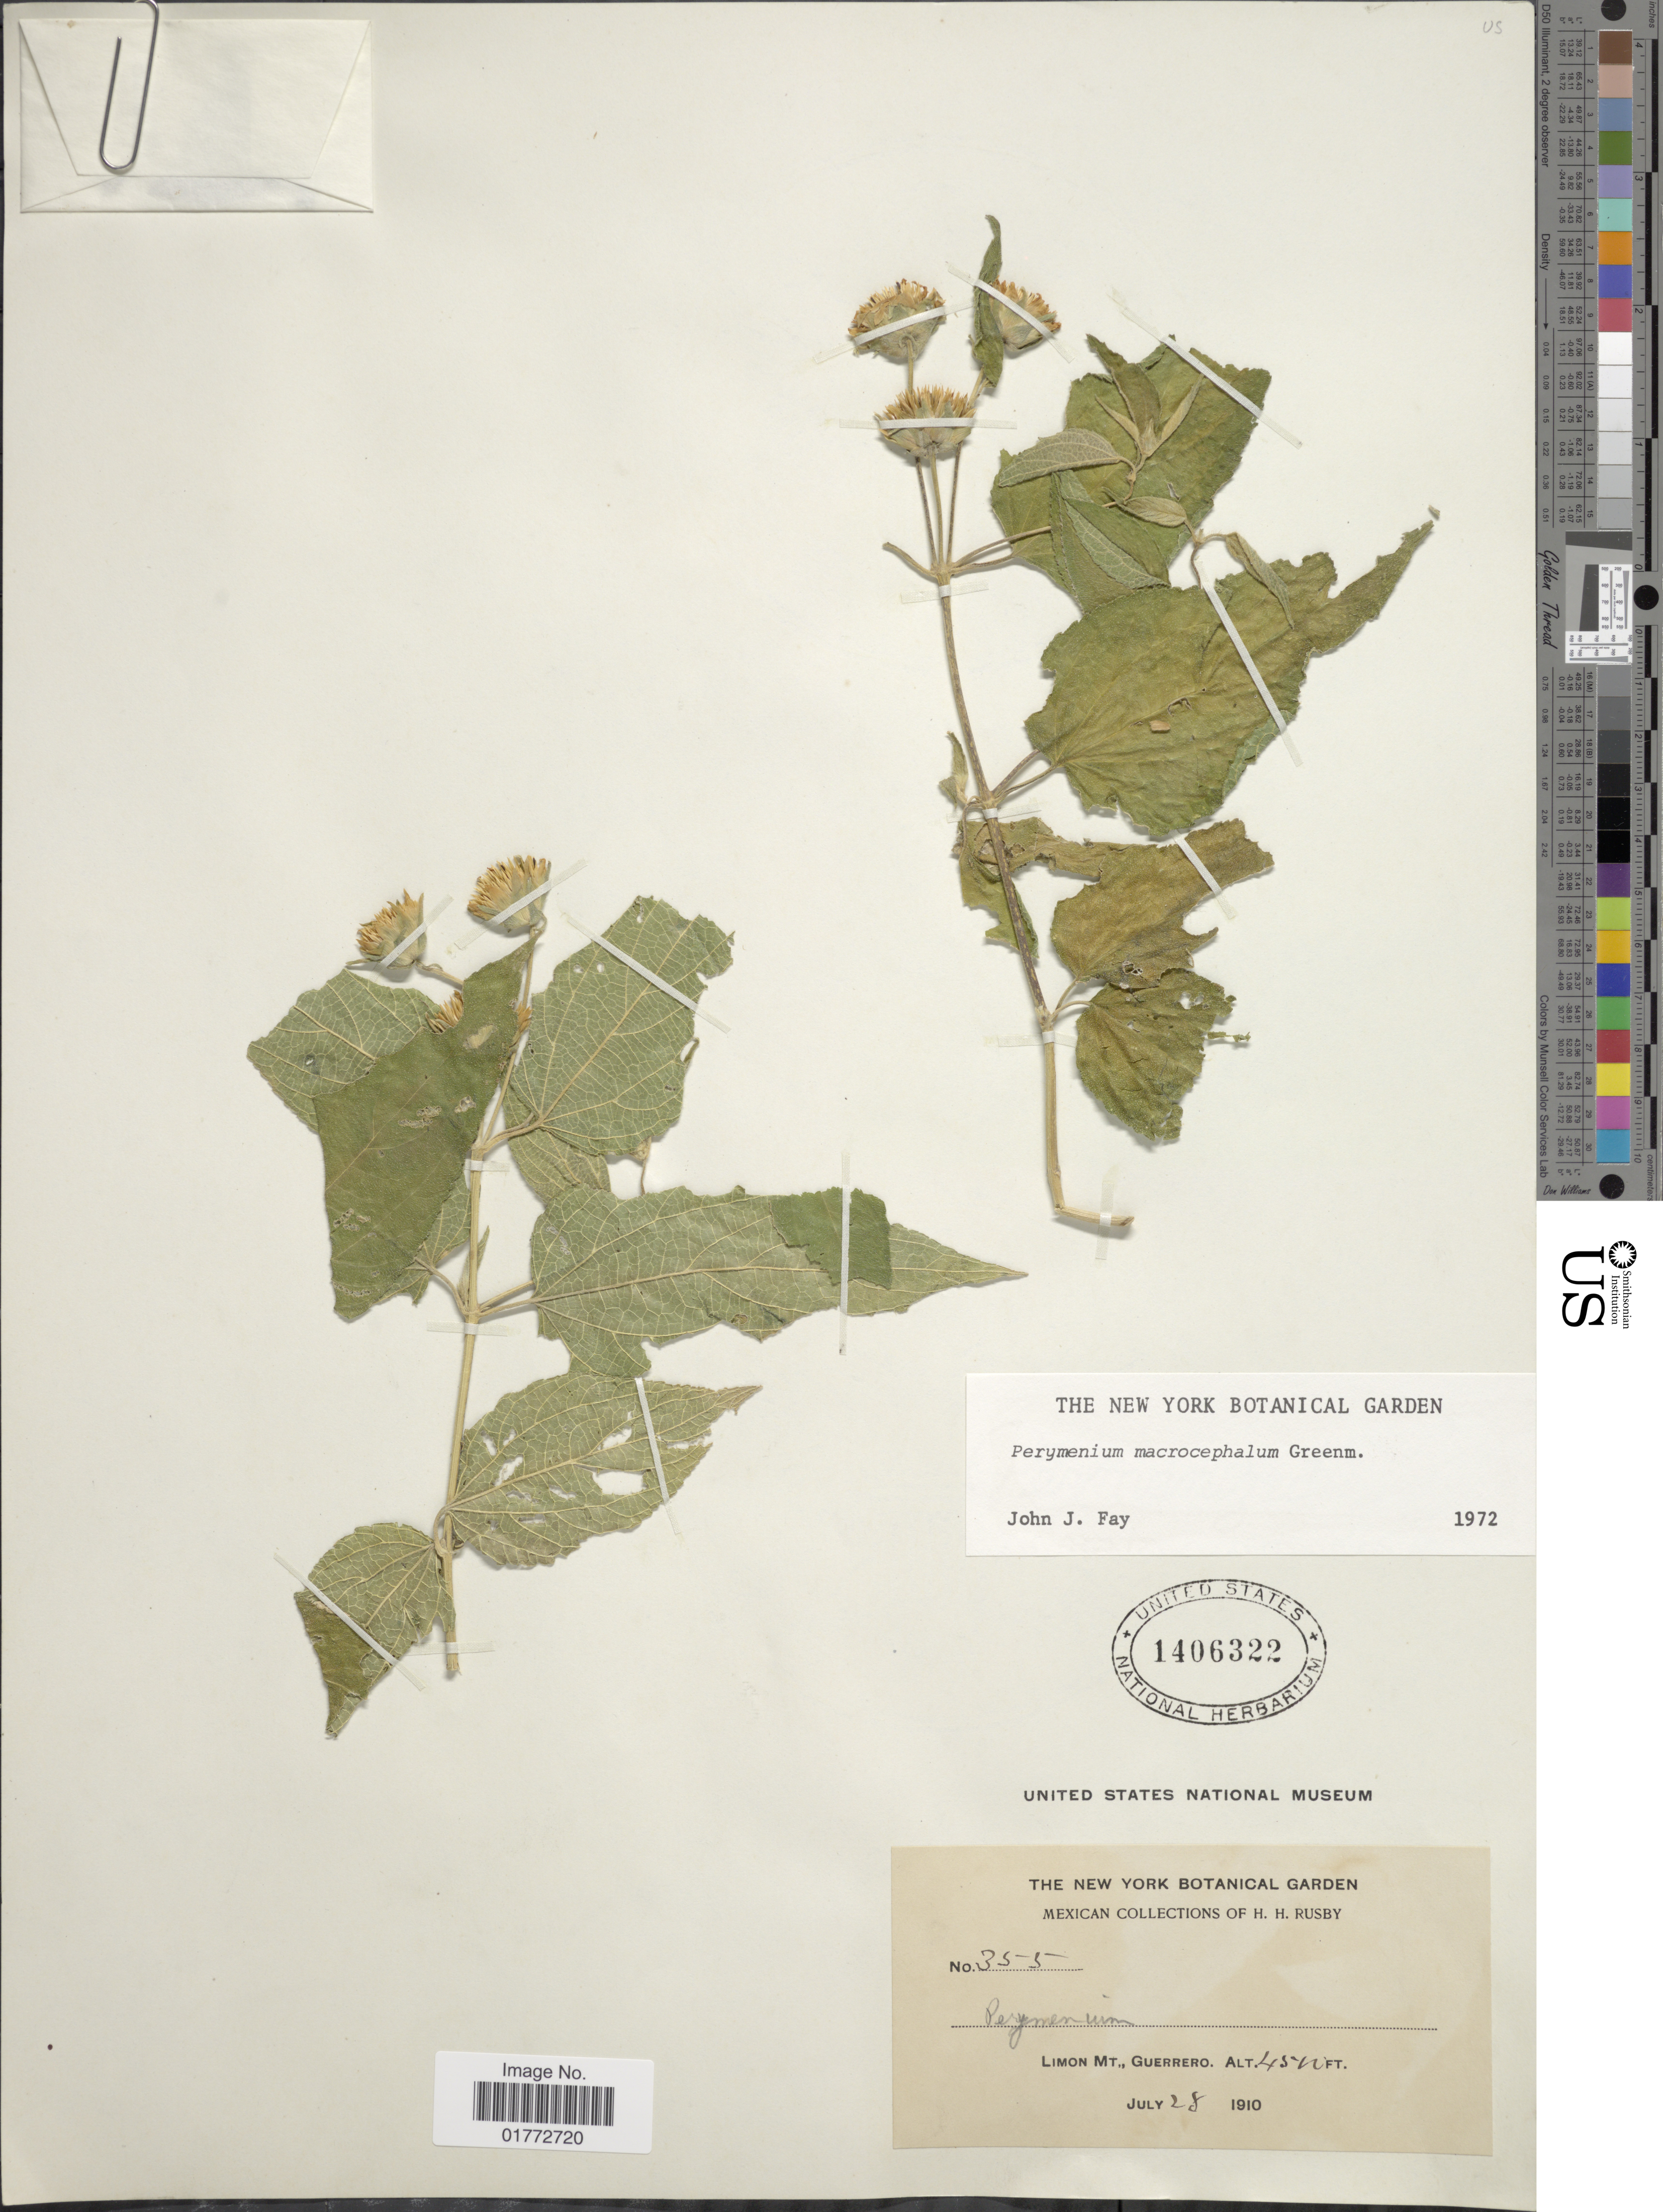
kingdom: Plantae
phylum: Tracheophyta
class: Magnoliopsida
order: Asterales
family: Asteraceae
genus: Perymenium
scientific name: Perymenium macrocephalum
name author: Greenm.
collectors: H. H. Rusby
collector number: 355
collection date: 1910-07-28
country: Mexico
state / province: Guerrero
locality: Limon Mt.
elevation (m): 1372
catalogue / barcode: US 1406322